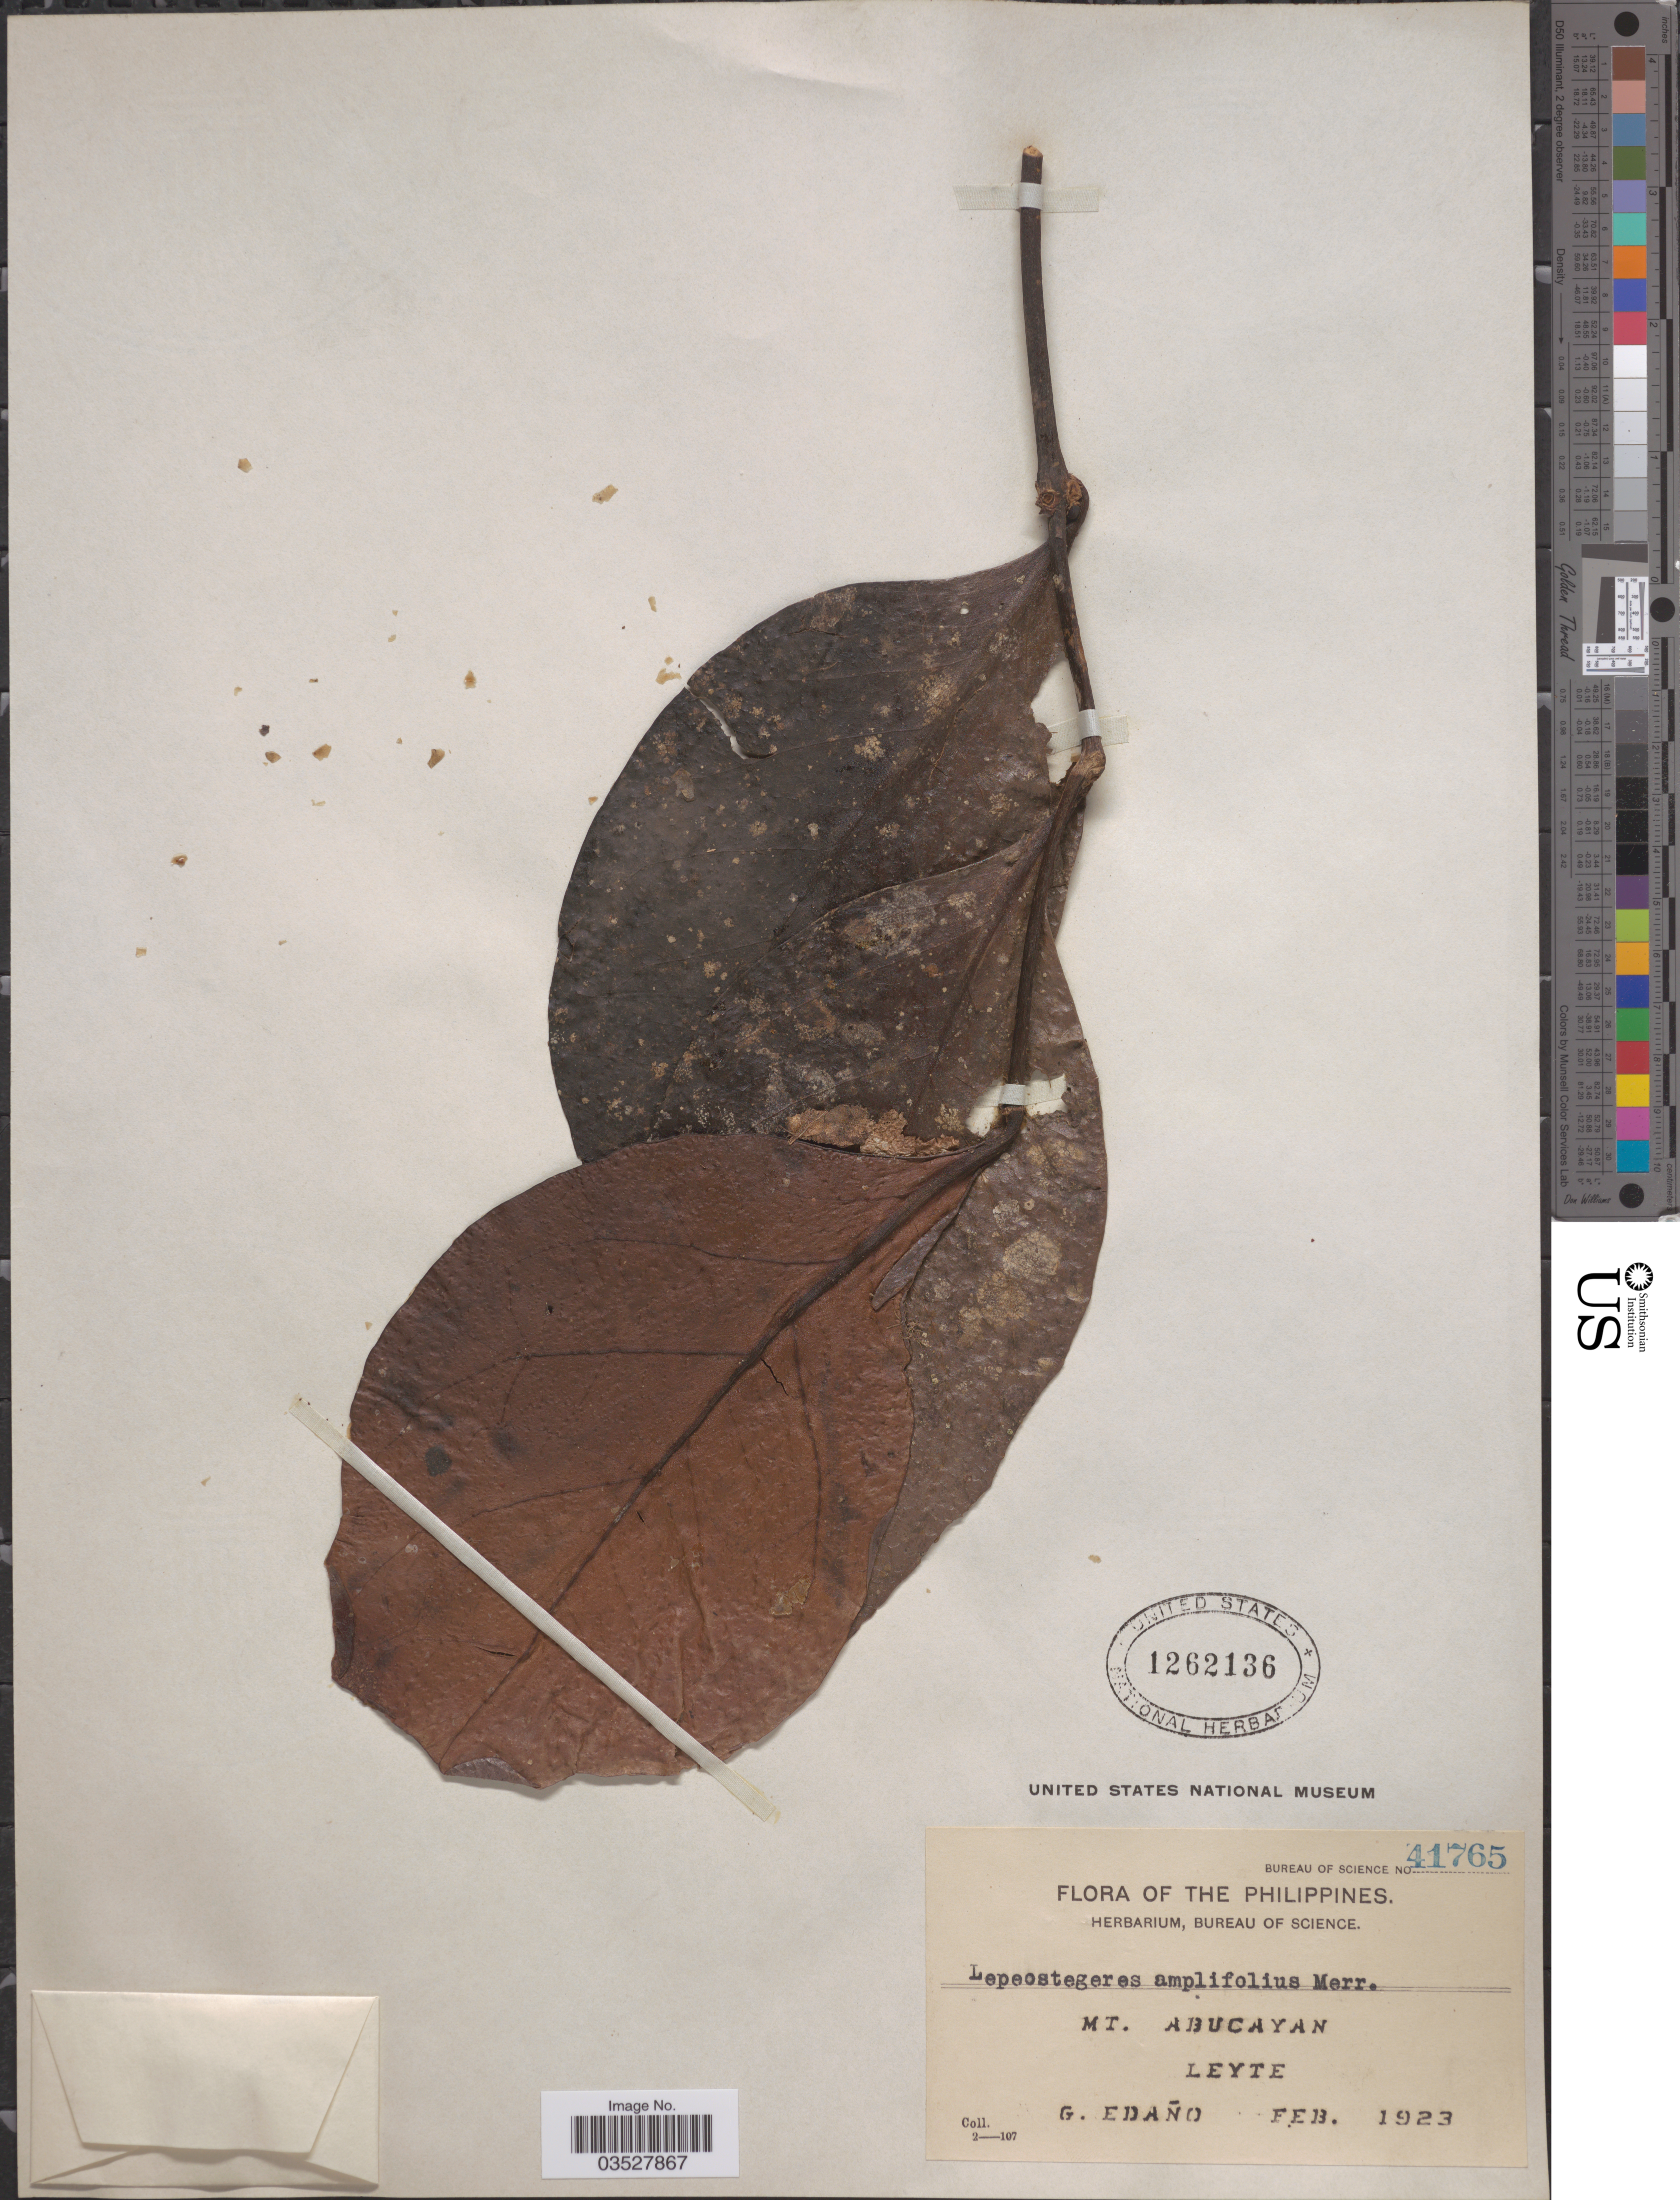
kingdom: Plantae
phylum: Tracheophyta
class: Magnoliopsida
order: Santalales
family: Loranthaceae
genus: Thaumasianthes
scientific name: Thaumasianthes amplifolia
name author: (Merr.) Danser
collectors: G. Edaño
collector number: Bureau of Science 41765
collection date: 1923-02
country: Philippines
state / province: Eastern Visayas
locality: Mt. Abucayan. Leyte.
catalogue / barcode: US 1262136